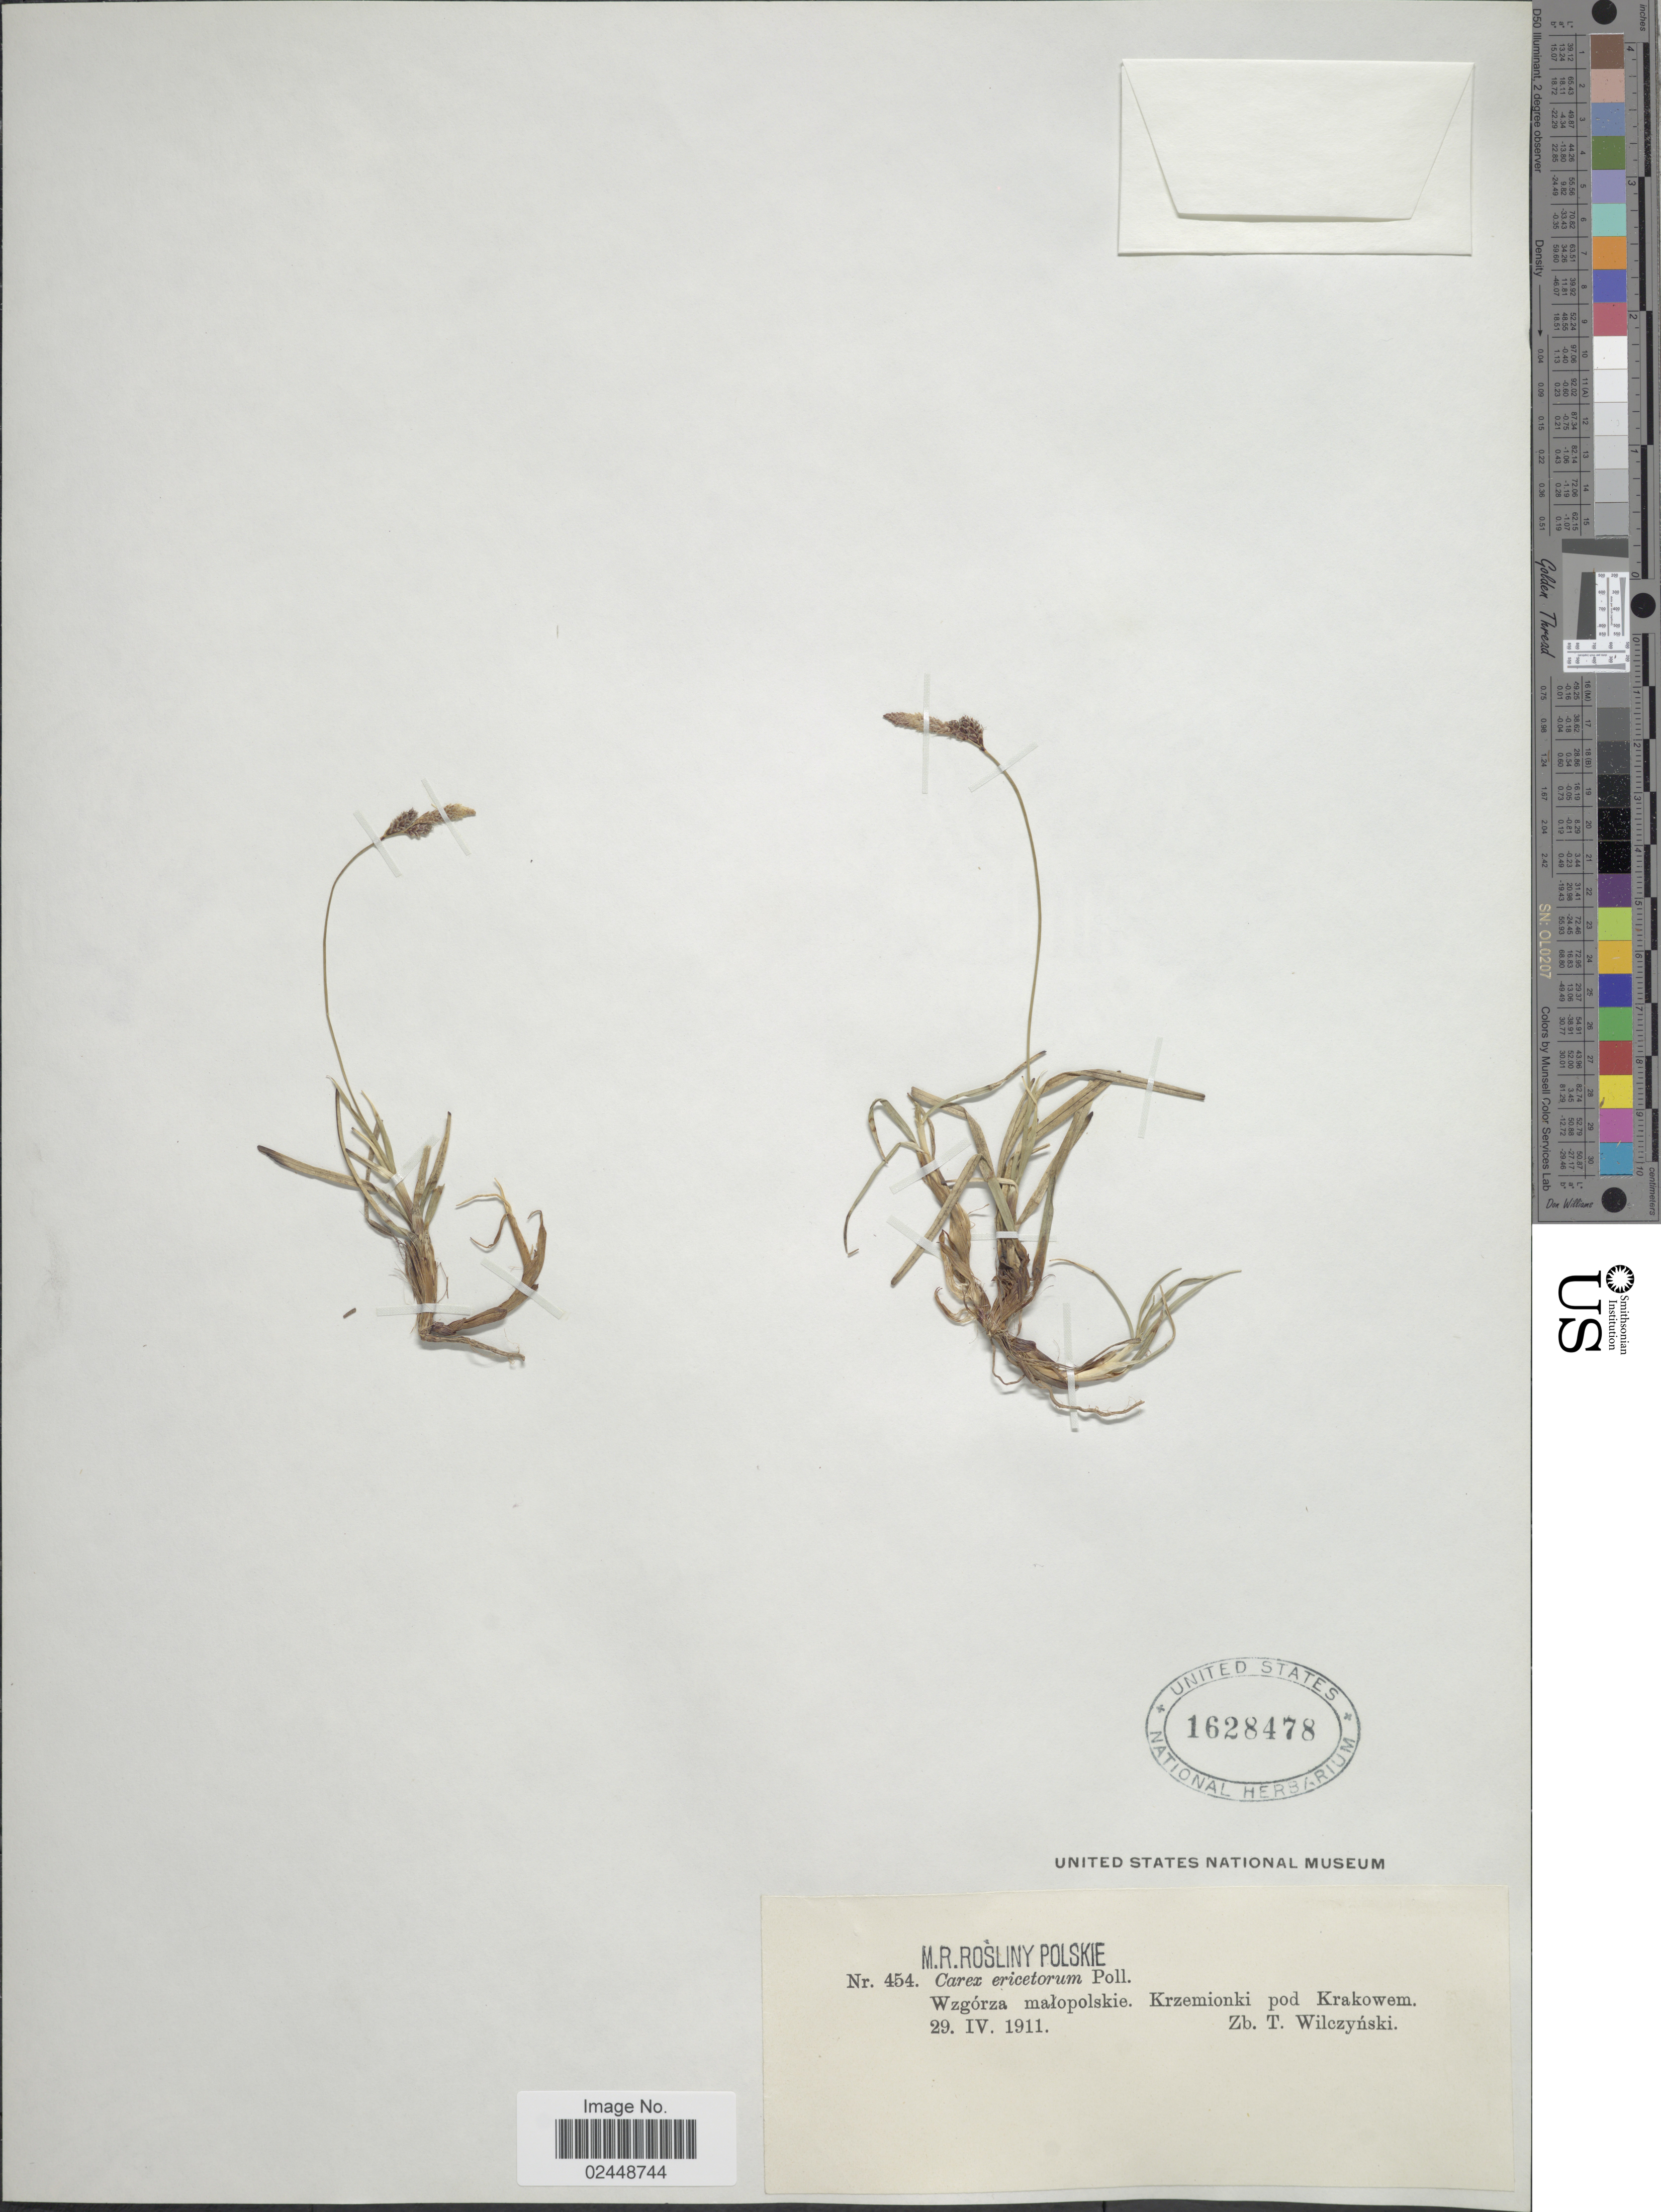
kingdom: Plantae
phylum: Tracheophyta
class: Liliopsida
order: Poales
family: Cyperaceae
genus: Carex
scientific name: Carex ericetorum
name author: Pollich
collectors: T. Wilczynski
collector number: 454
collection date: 1911-04-29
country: Poland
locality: Wzgorza malopolskie. Krzemionki pod Krakowem.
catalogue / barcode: US 1628478